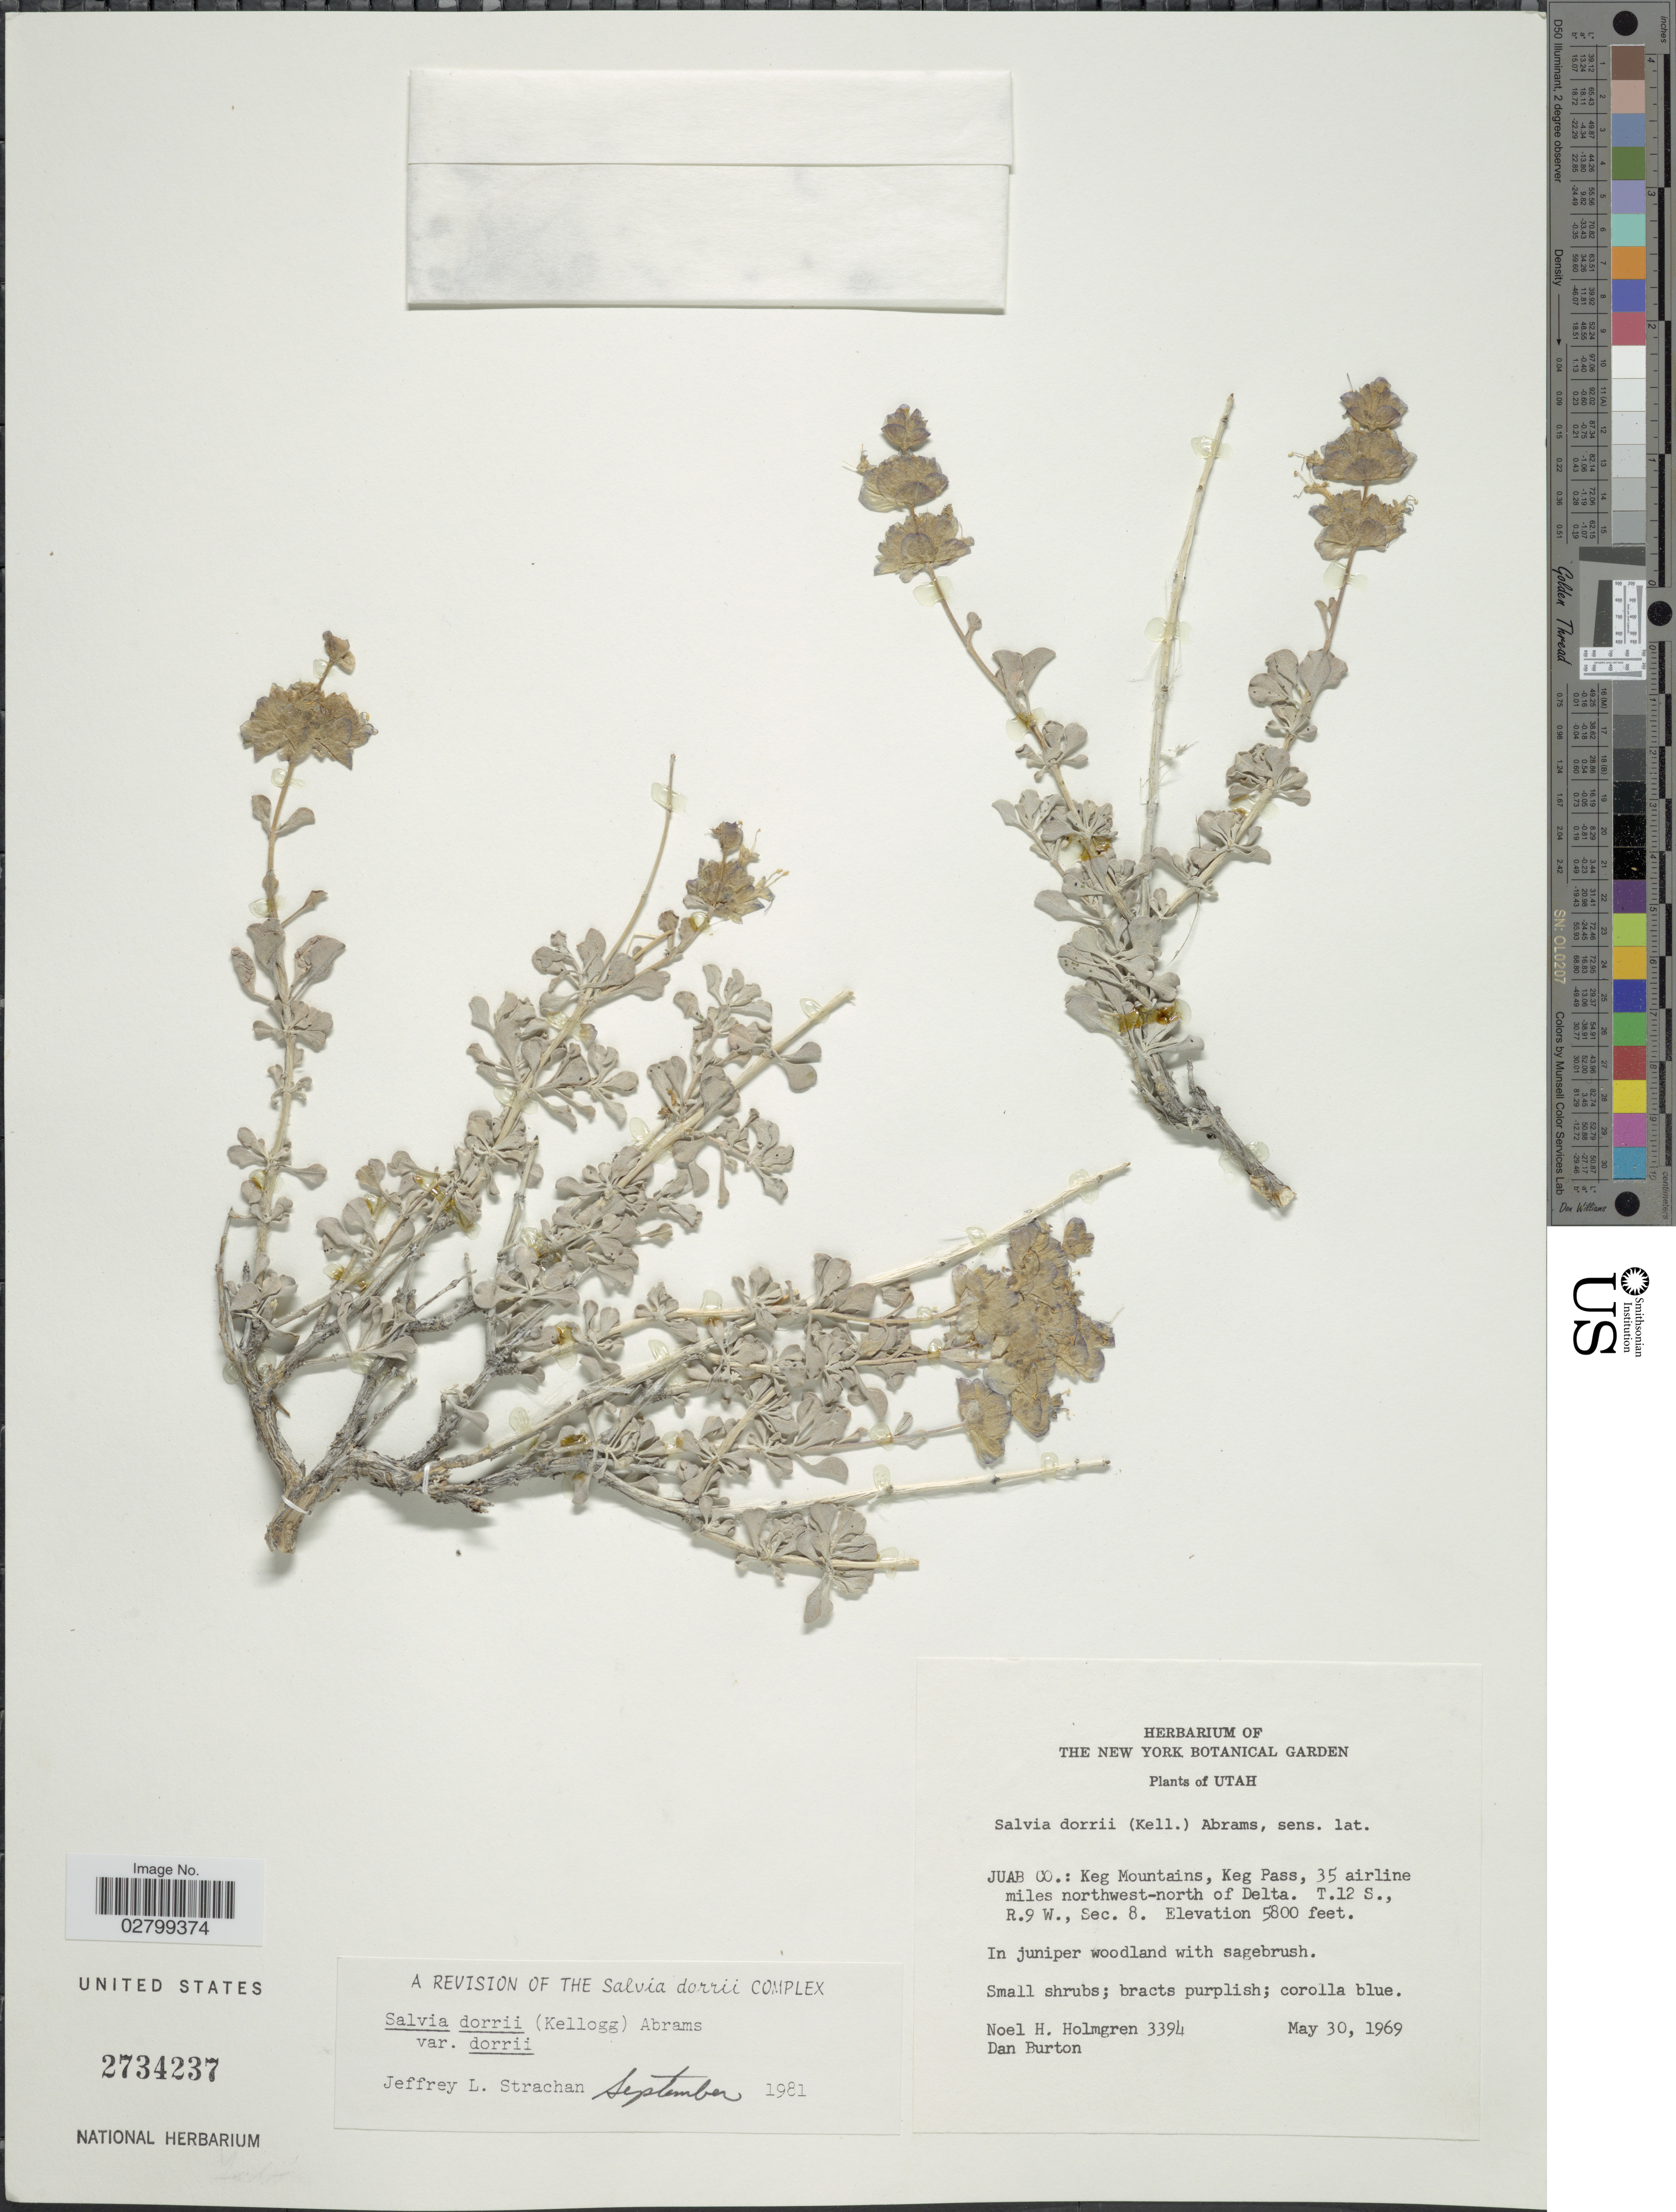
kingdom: Plantae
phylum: Tracheophyta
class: Magnoliopsida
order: Lamiales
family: Lamiaceae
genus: Salvia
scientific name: Salvia dorrii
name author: (Kellogg) Abrams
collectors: N. H. Holmgren & D. Burton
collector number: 3394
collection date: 1969-05-30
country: United States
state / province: Utah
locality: Juab Co.: Keg Mountains, Keg Pass, 35 airline miles northwest-north of Delta. T.12S., R.9 W., Sec. 8.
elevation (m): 1768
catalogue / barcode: US 2734237